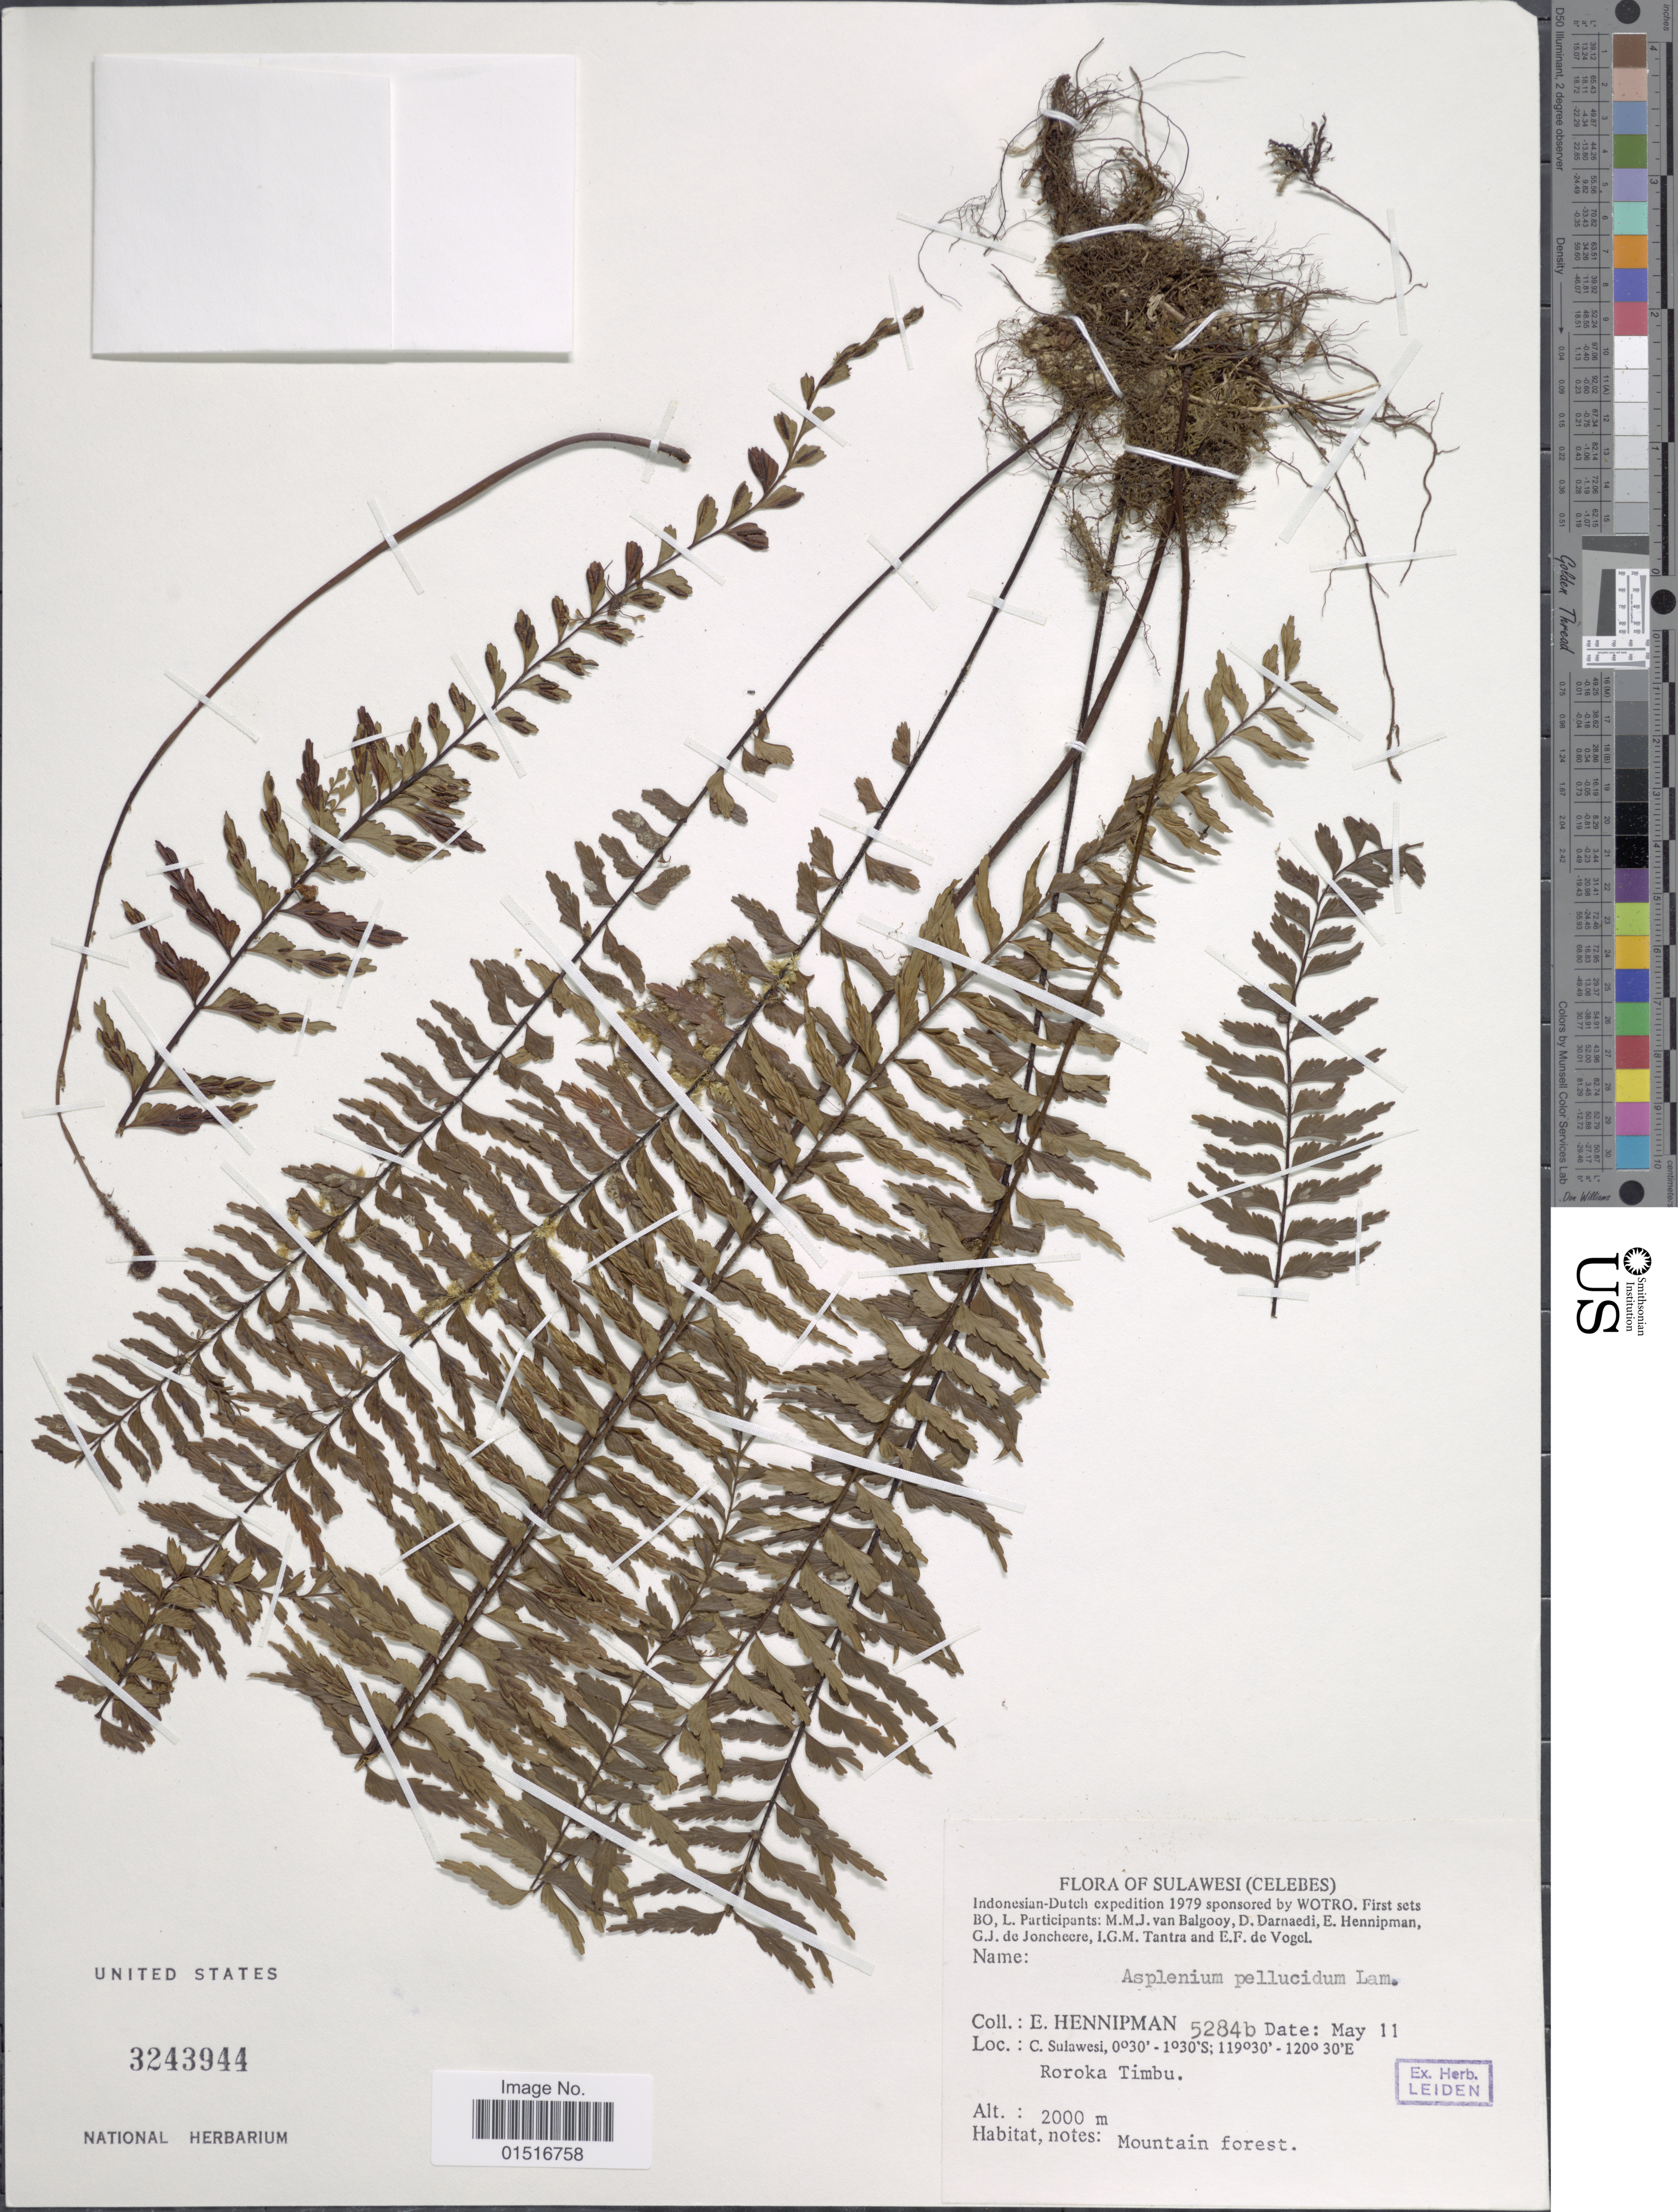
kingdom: Plantae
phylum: Tracheophyta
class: Polypodiopsida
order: Polypodiales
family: Aspleniaceae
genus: Asplenium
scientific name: Asplenium pellucidum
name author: Lam.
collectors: E. Hennipman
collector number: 5284b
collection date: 1979-05-11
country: Indonesia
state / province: Sulawesi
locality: Sulawesi (Celebes). C. Sulawesi. Roroka Timbu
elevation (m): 2000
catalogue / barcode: US 3243944